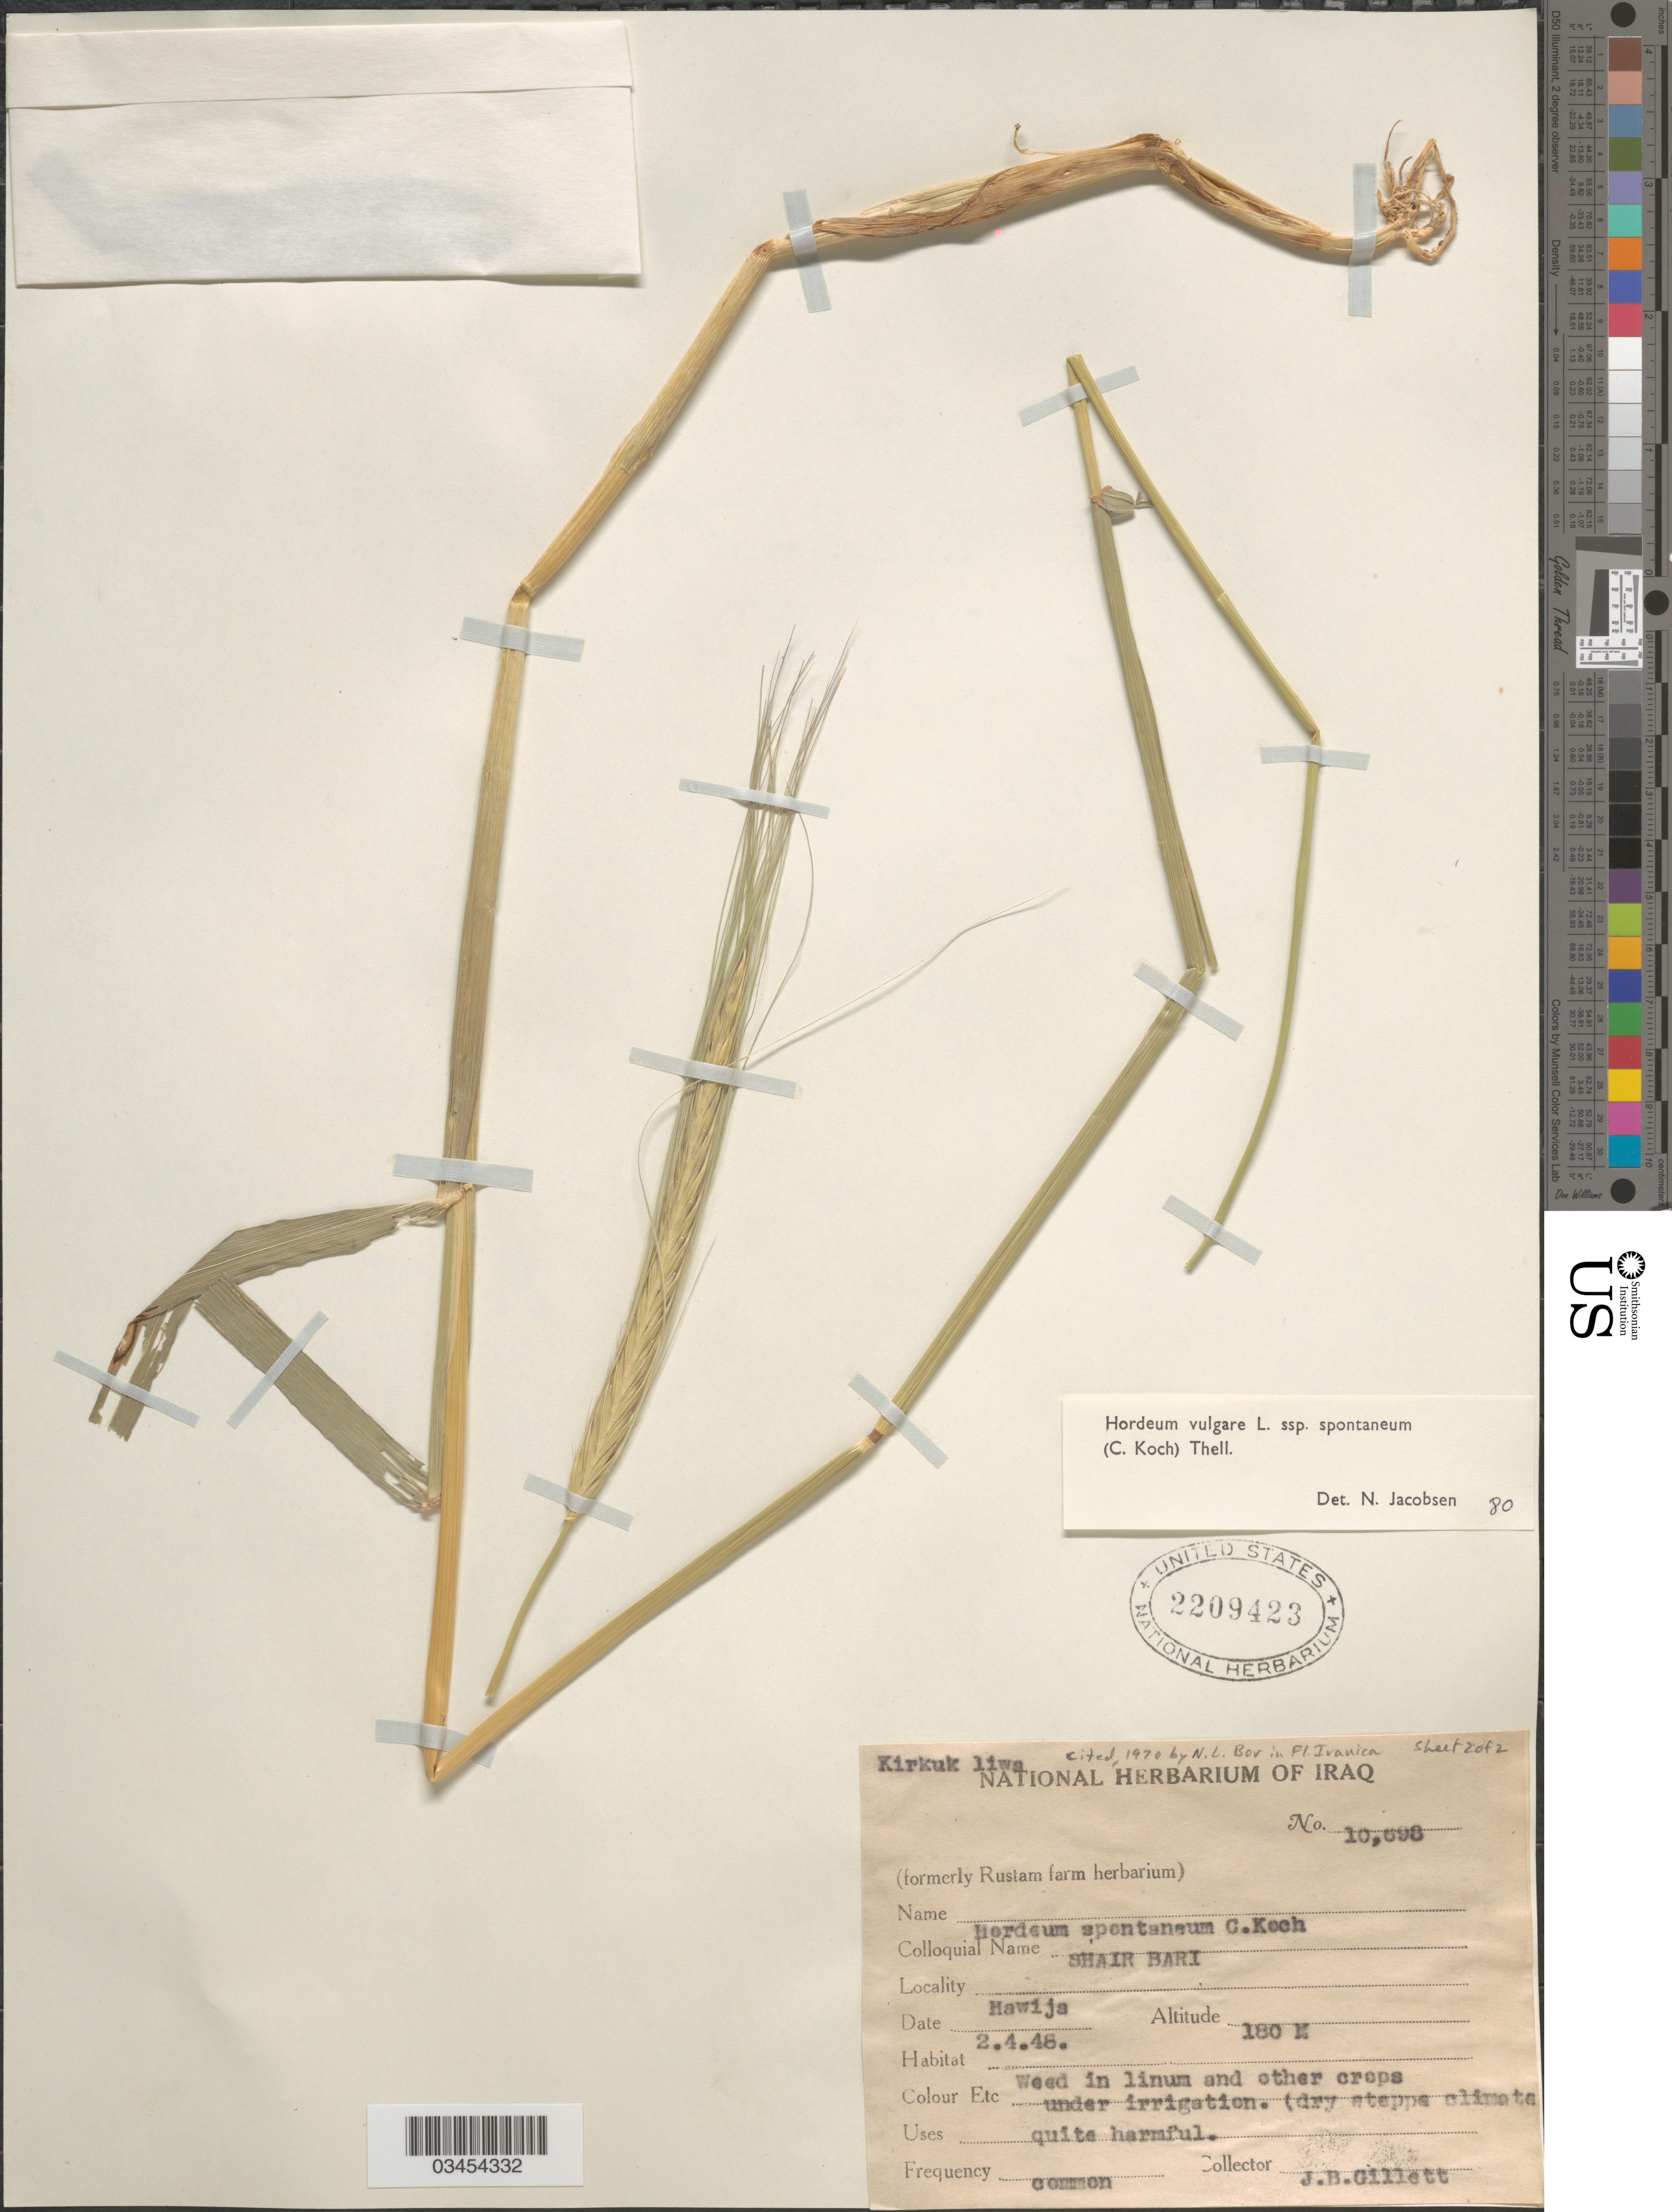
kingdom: Plantae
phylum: Tracheophyta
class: Liliopsida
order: Poales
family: Poaceae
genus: Hordeum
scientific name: Hordeum vulgare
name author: L.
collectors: J. B. Gillett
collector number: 10698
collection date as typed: Transcribed d/m/y: 2/4/48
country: Iraq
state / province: Kirkūk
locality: Kirkuk liwa. Hawija.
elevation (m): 180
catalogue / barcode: US 2209423